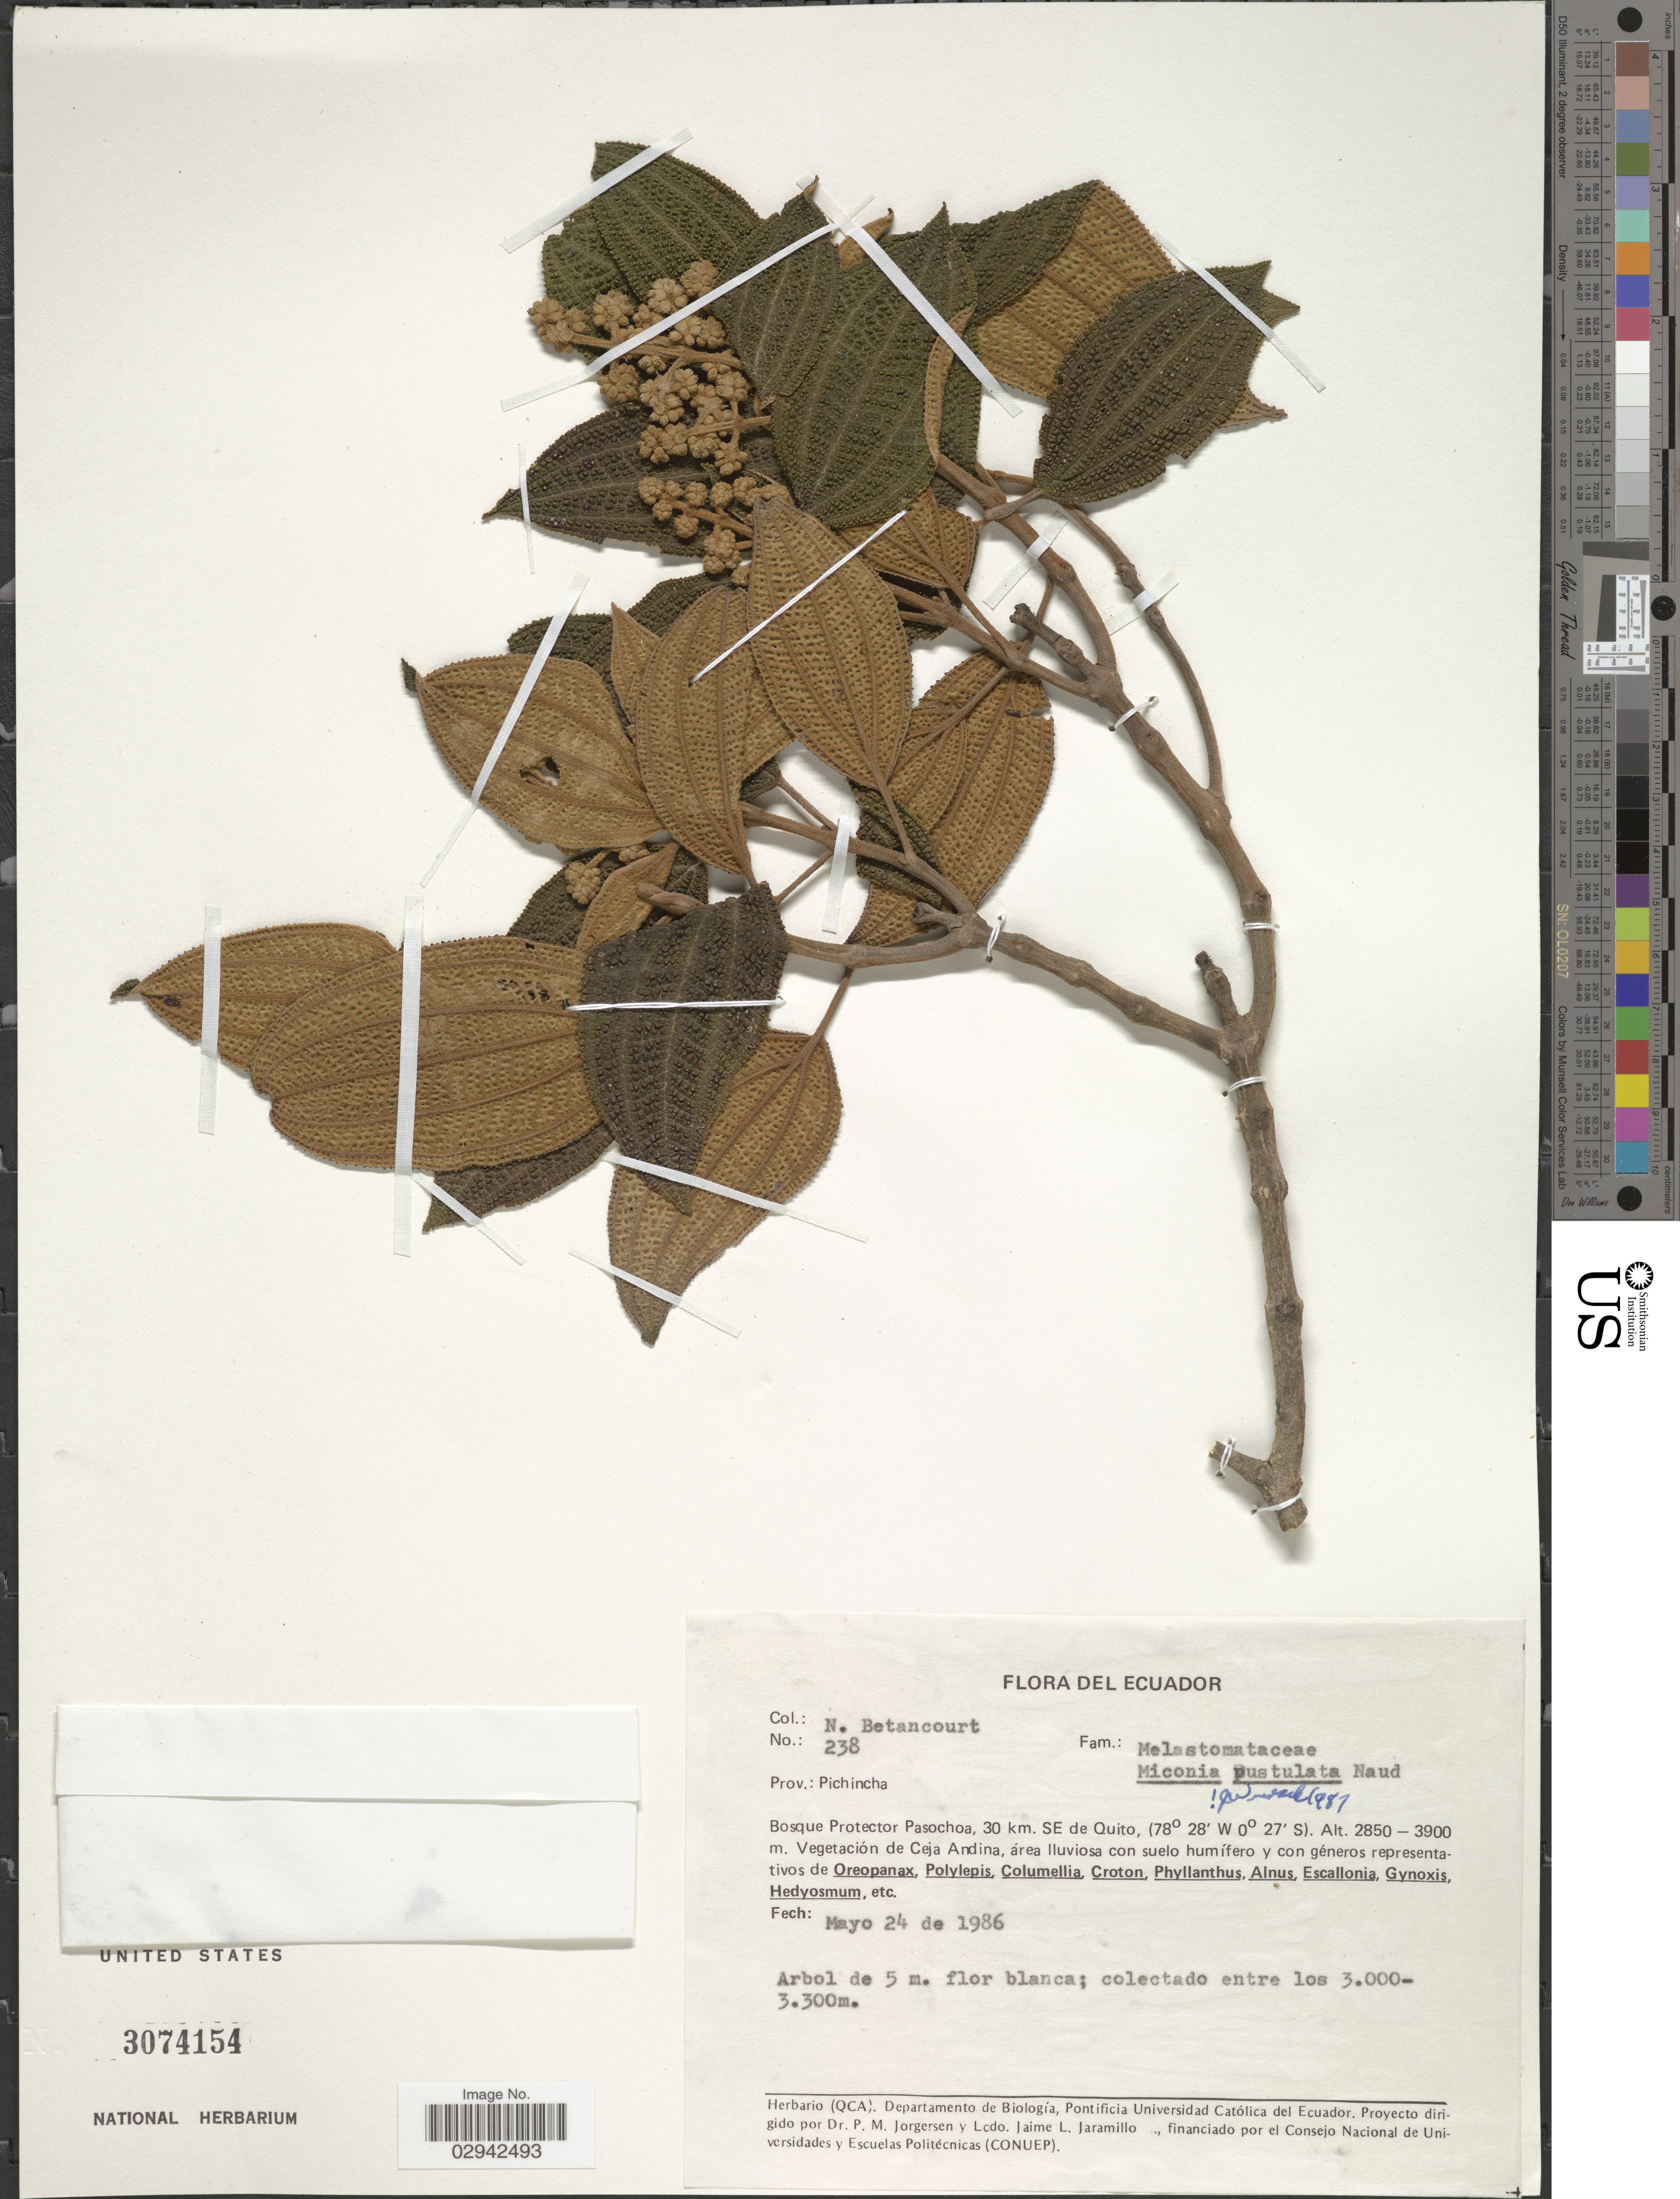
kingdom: Plantae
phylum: Tracheophyta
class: Magnoliopsida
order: Myrtales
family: Melastomataceae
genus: Miconia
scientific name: Miconia pustulata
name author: Naudin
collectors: N. Betancourt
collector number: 238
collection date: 1986-05-24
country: Ecuador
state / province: Pichincha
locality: Bosque Protector Pasochoa, 30 km. SE de Quito, Vegetación de Ceja Andina.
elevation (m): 2850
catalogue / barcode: US 3074154